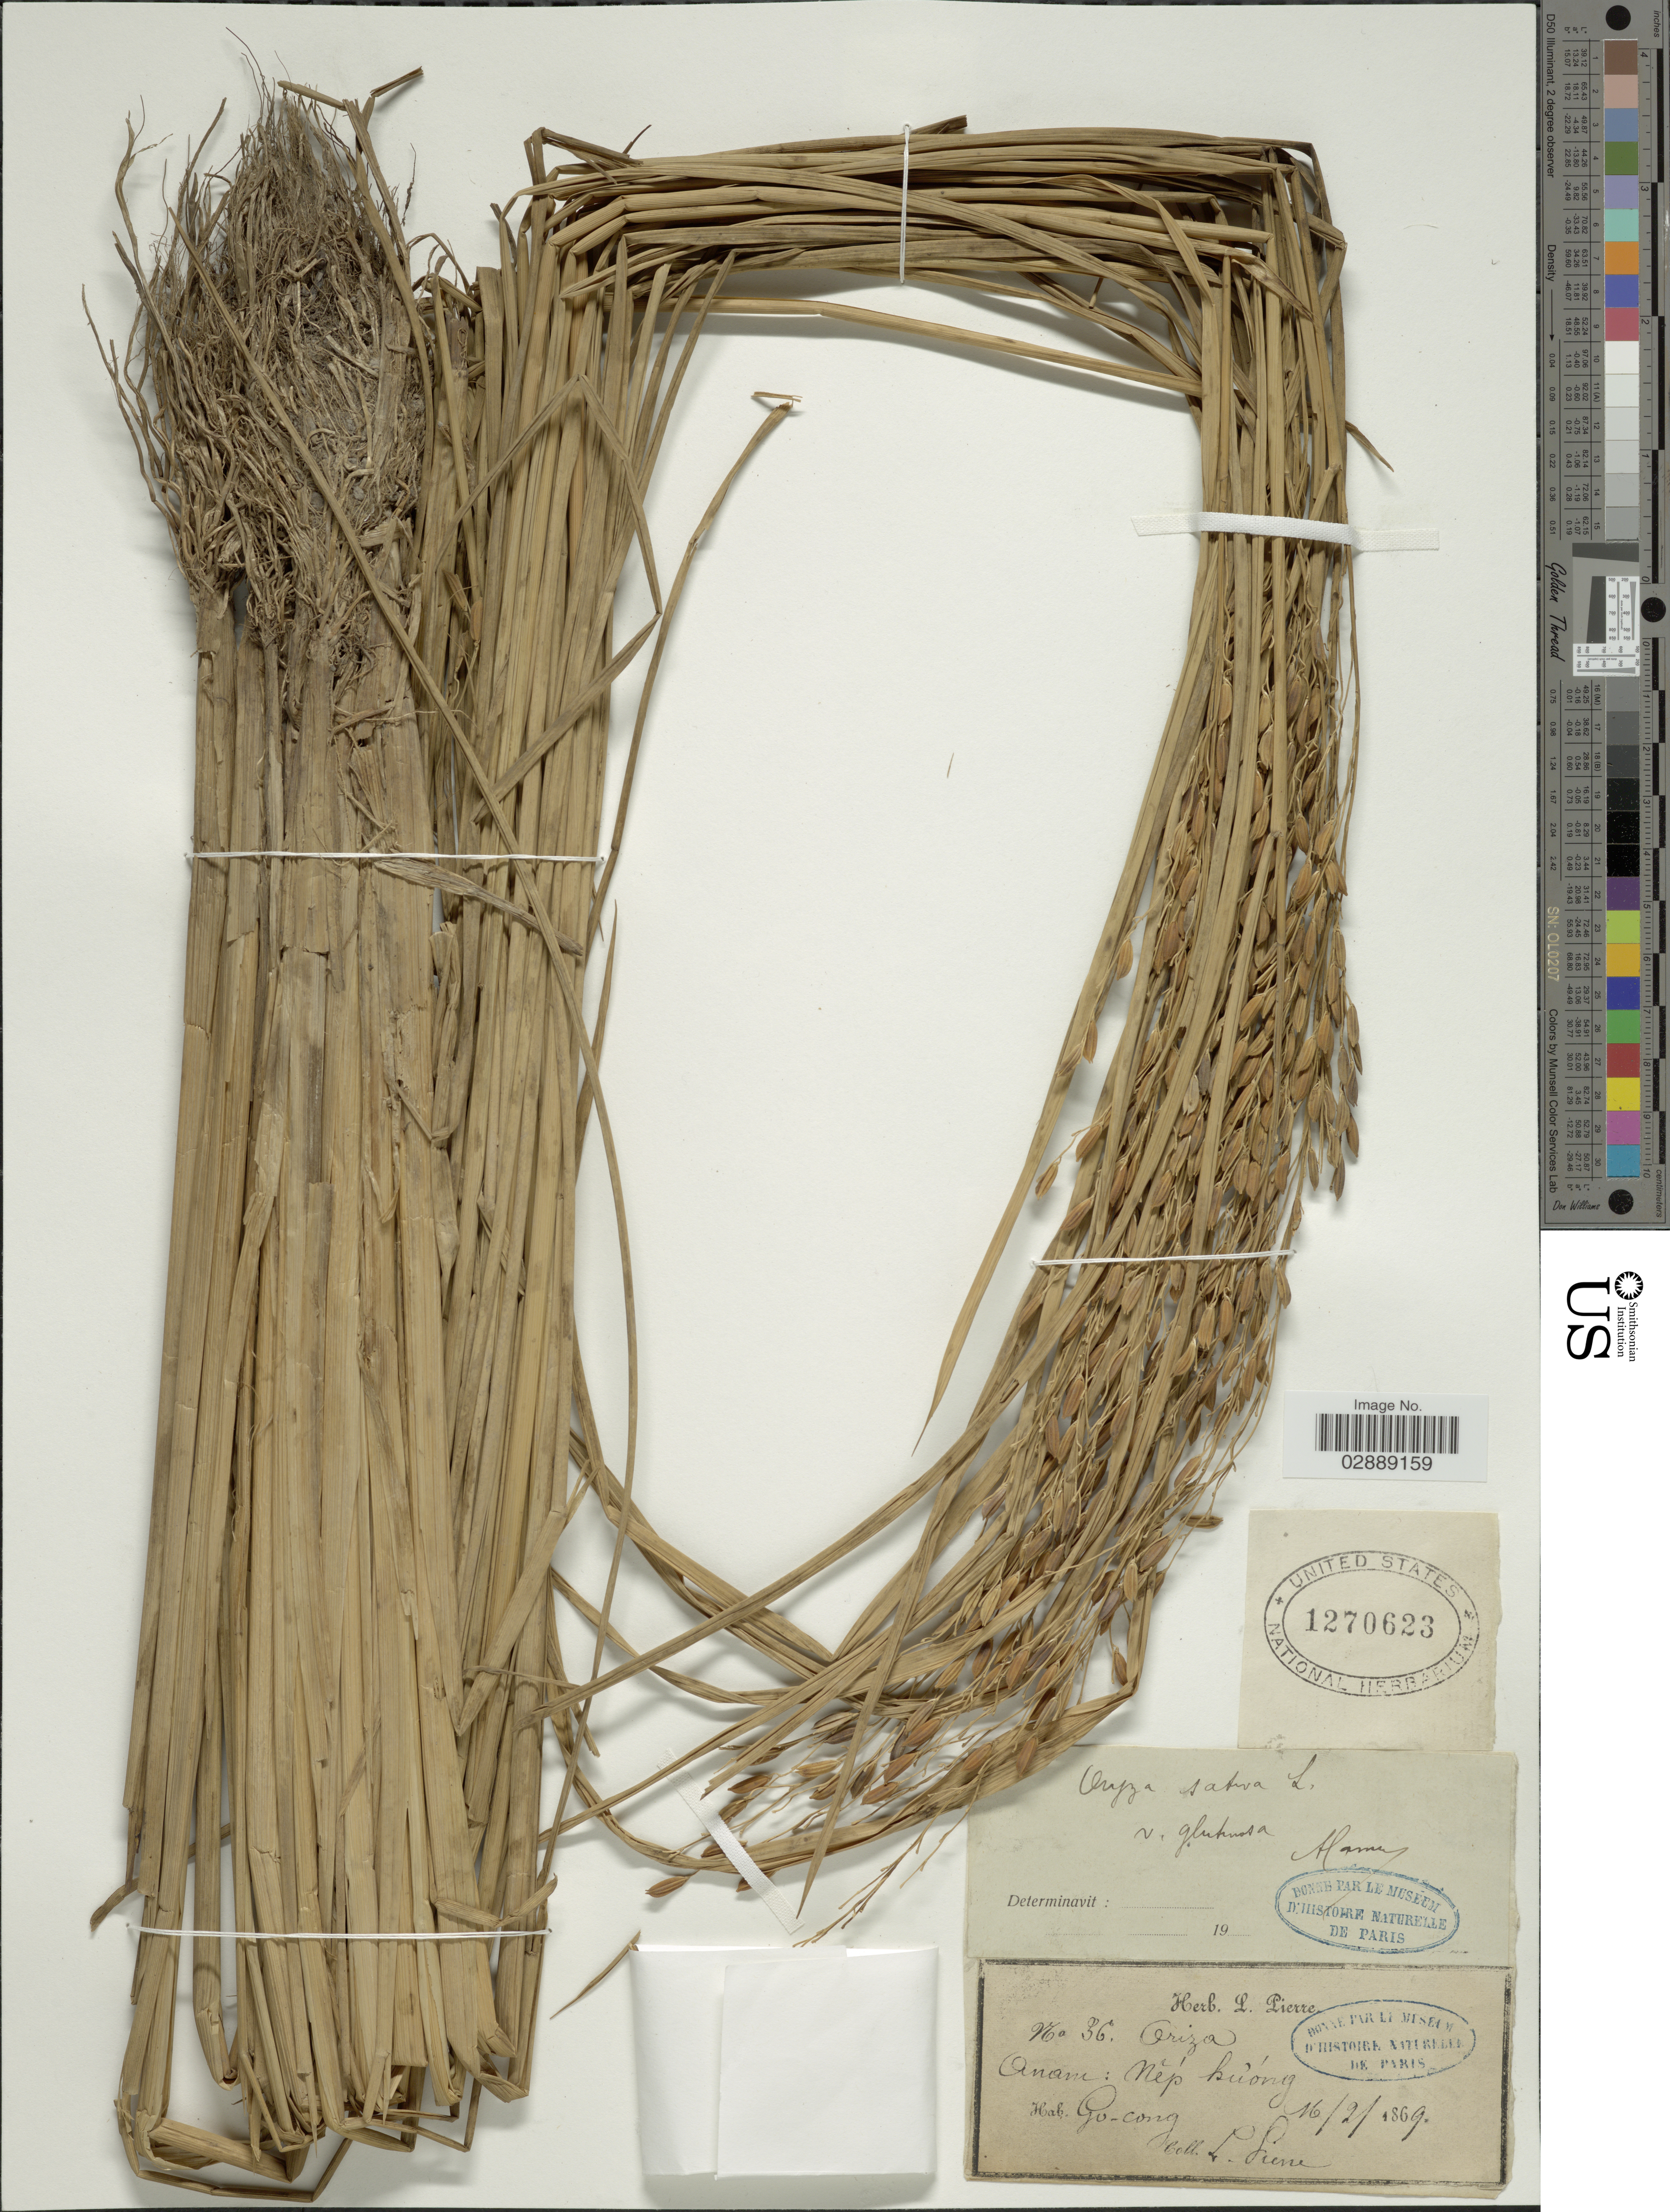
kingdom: Plantae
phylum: Tracheophyta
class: Liliopsida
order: Poales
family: Poaceae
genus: Oryza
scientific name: Oryza sativa var. glutinosa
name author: Blanco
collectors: L. Pierre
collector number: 36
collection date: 1869-02-16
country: Vietnam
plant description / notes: The pressed specimen sheet contains more information written in Vietnamese.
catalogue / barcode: US 1270623